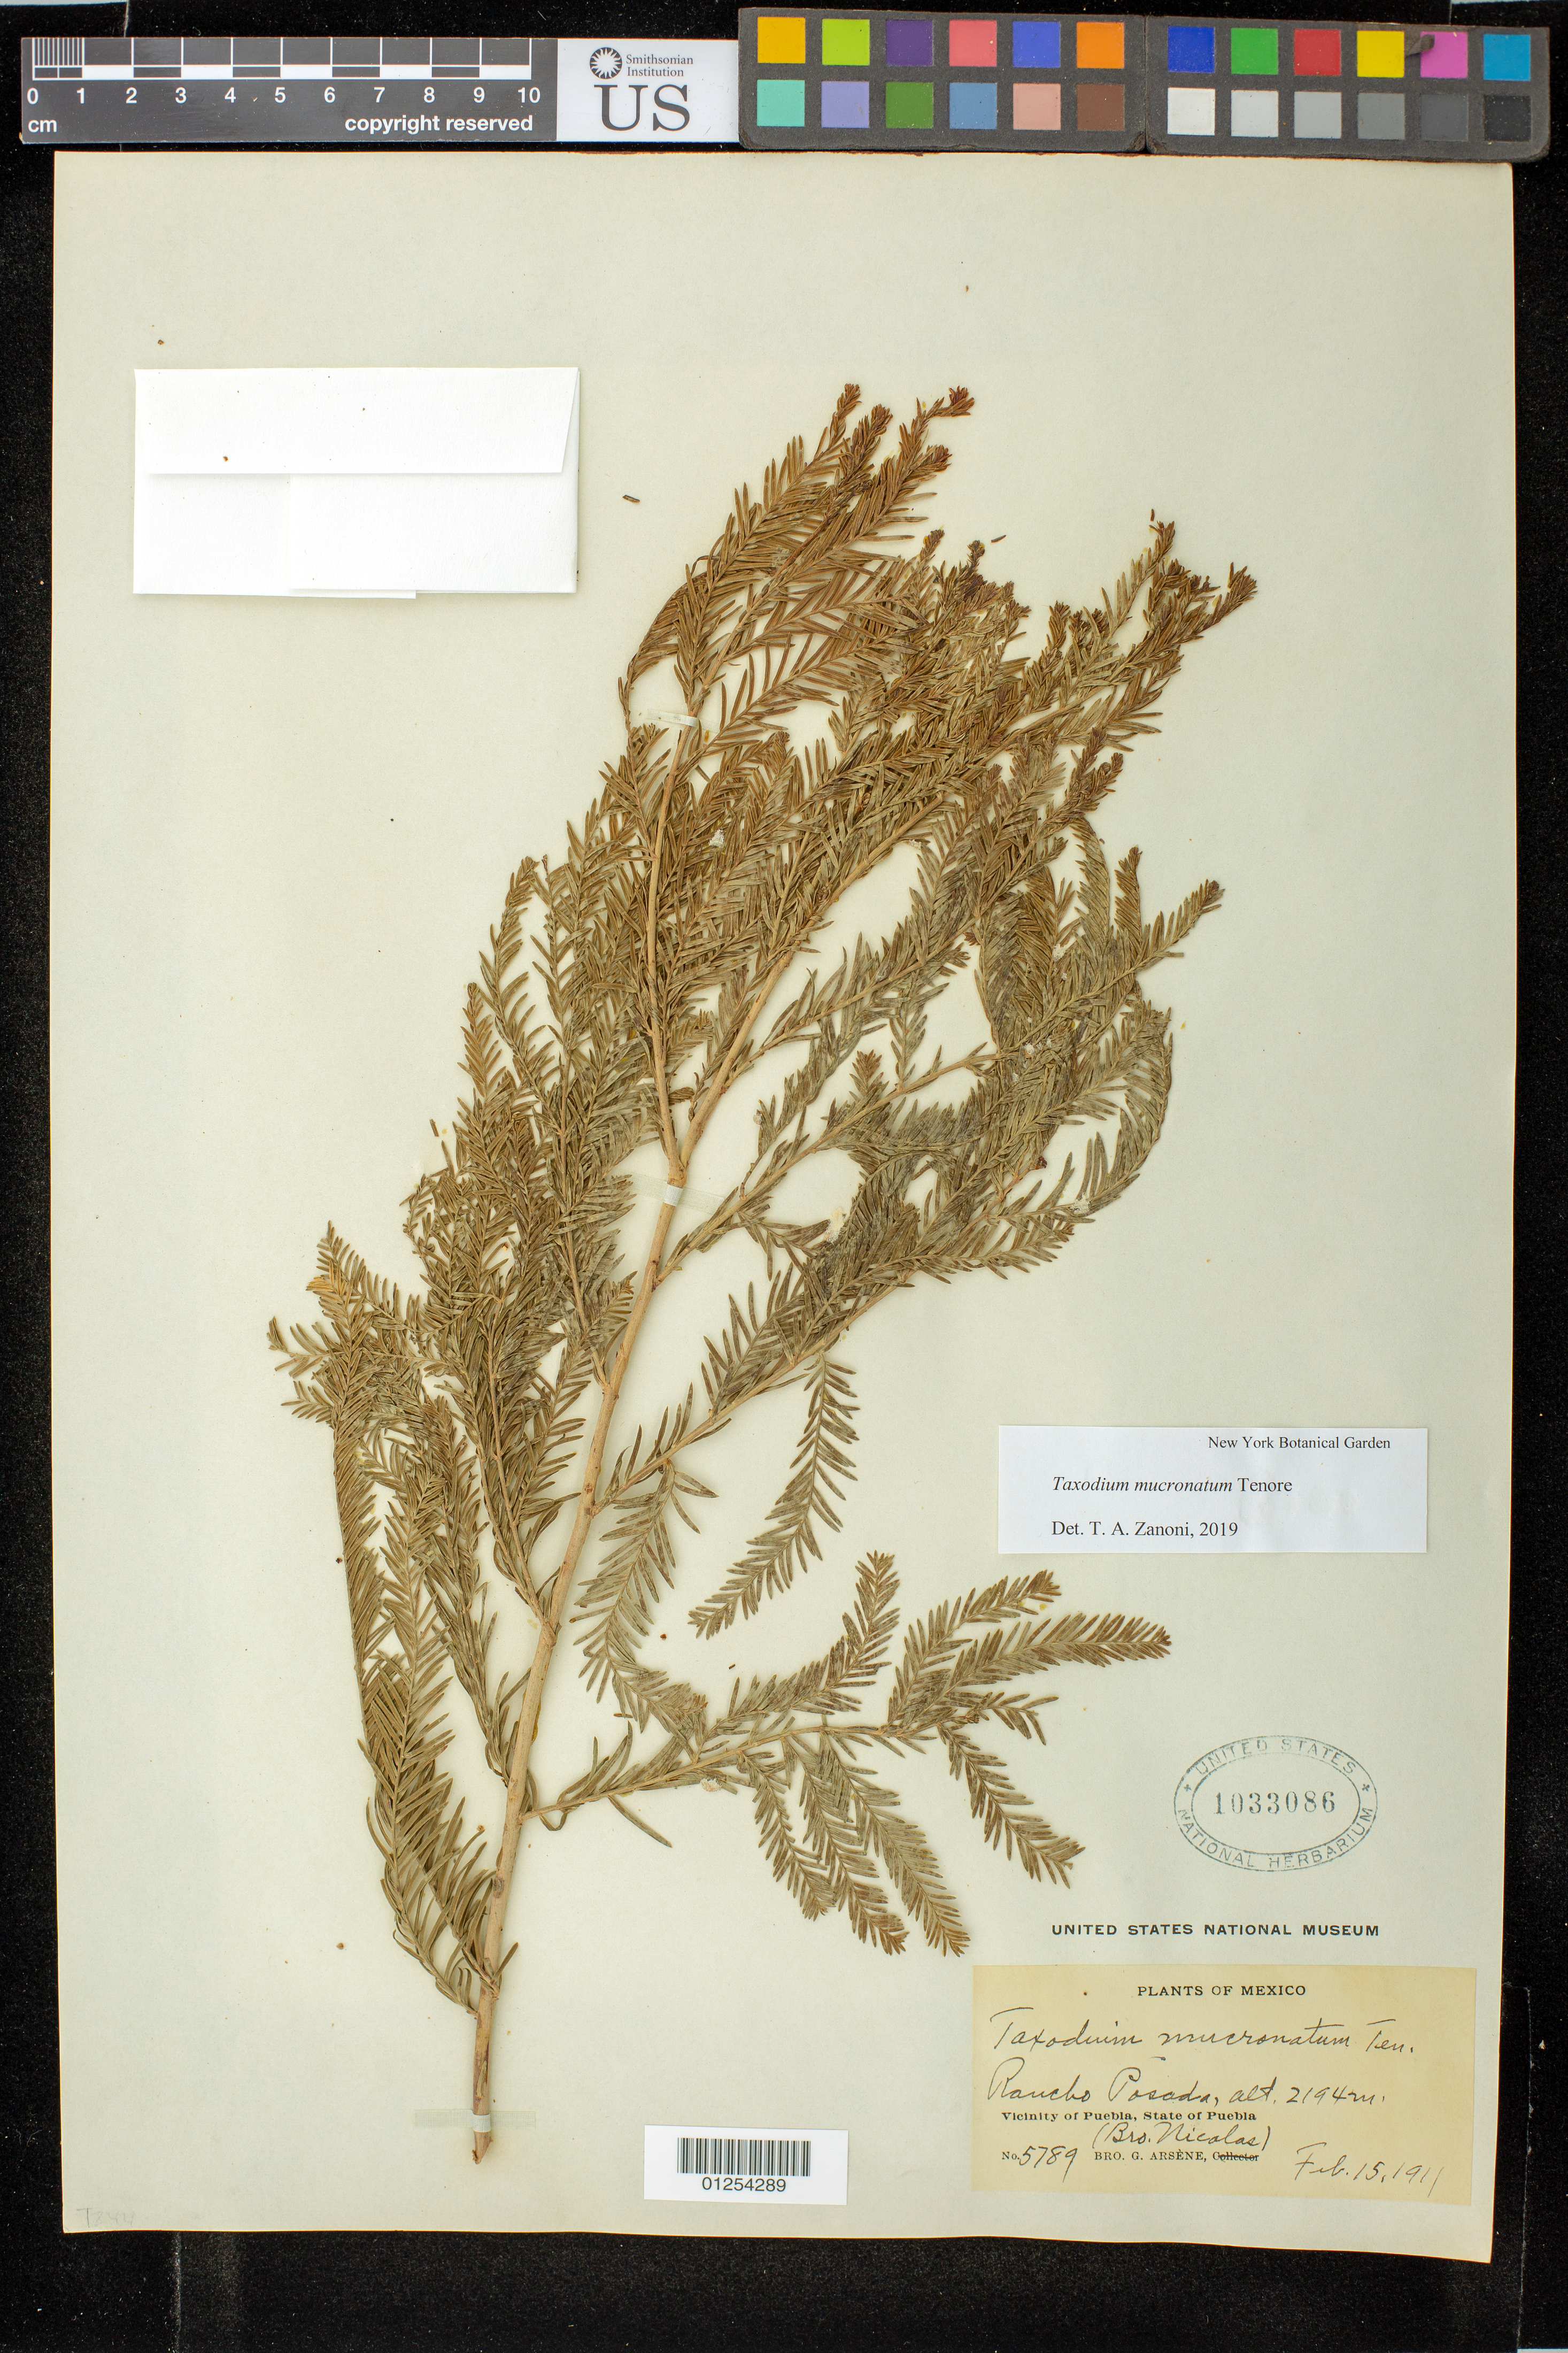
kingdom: Plantae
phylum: Tracheophyta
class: Pinopsida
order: Pinales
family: Cupressaceae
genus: Taxodium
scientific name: Taxodium mucronatum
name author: Ten.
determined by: Zanoni, T. A., (NY), New York Botanical Garden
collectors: B. Nicolas & Bro. G. Arsène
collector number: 5789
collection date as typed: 15 Feb 1911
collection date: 1911-02-15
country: Mexico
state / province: Puebla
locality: Rancho Posada - Vicinity of Puebla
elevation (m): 2194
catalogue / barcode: US 1033086